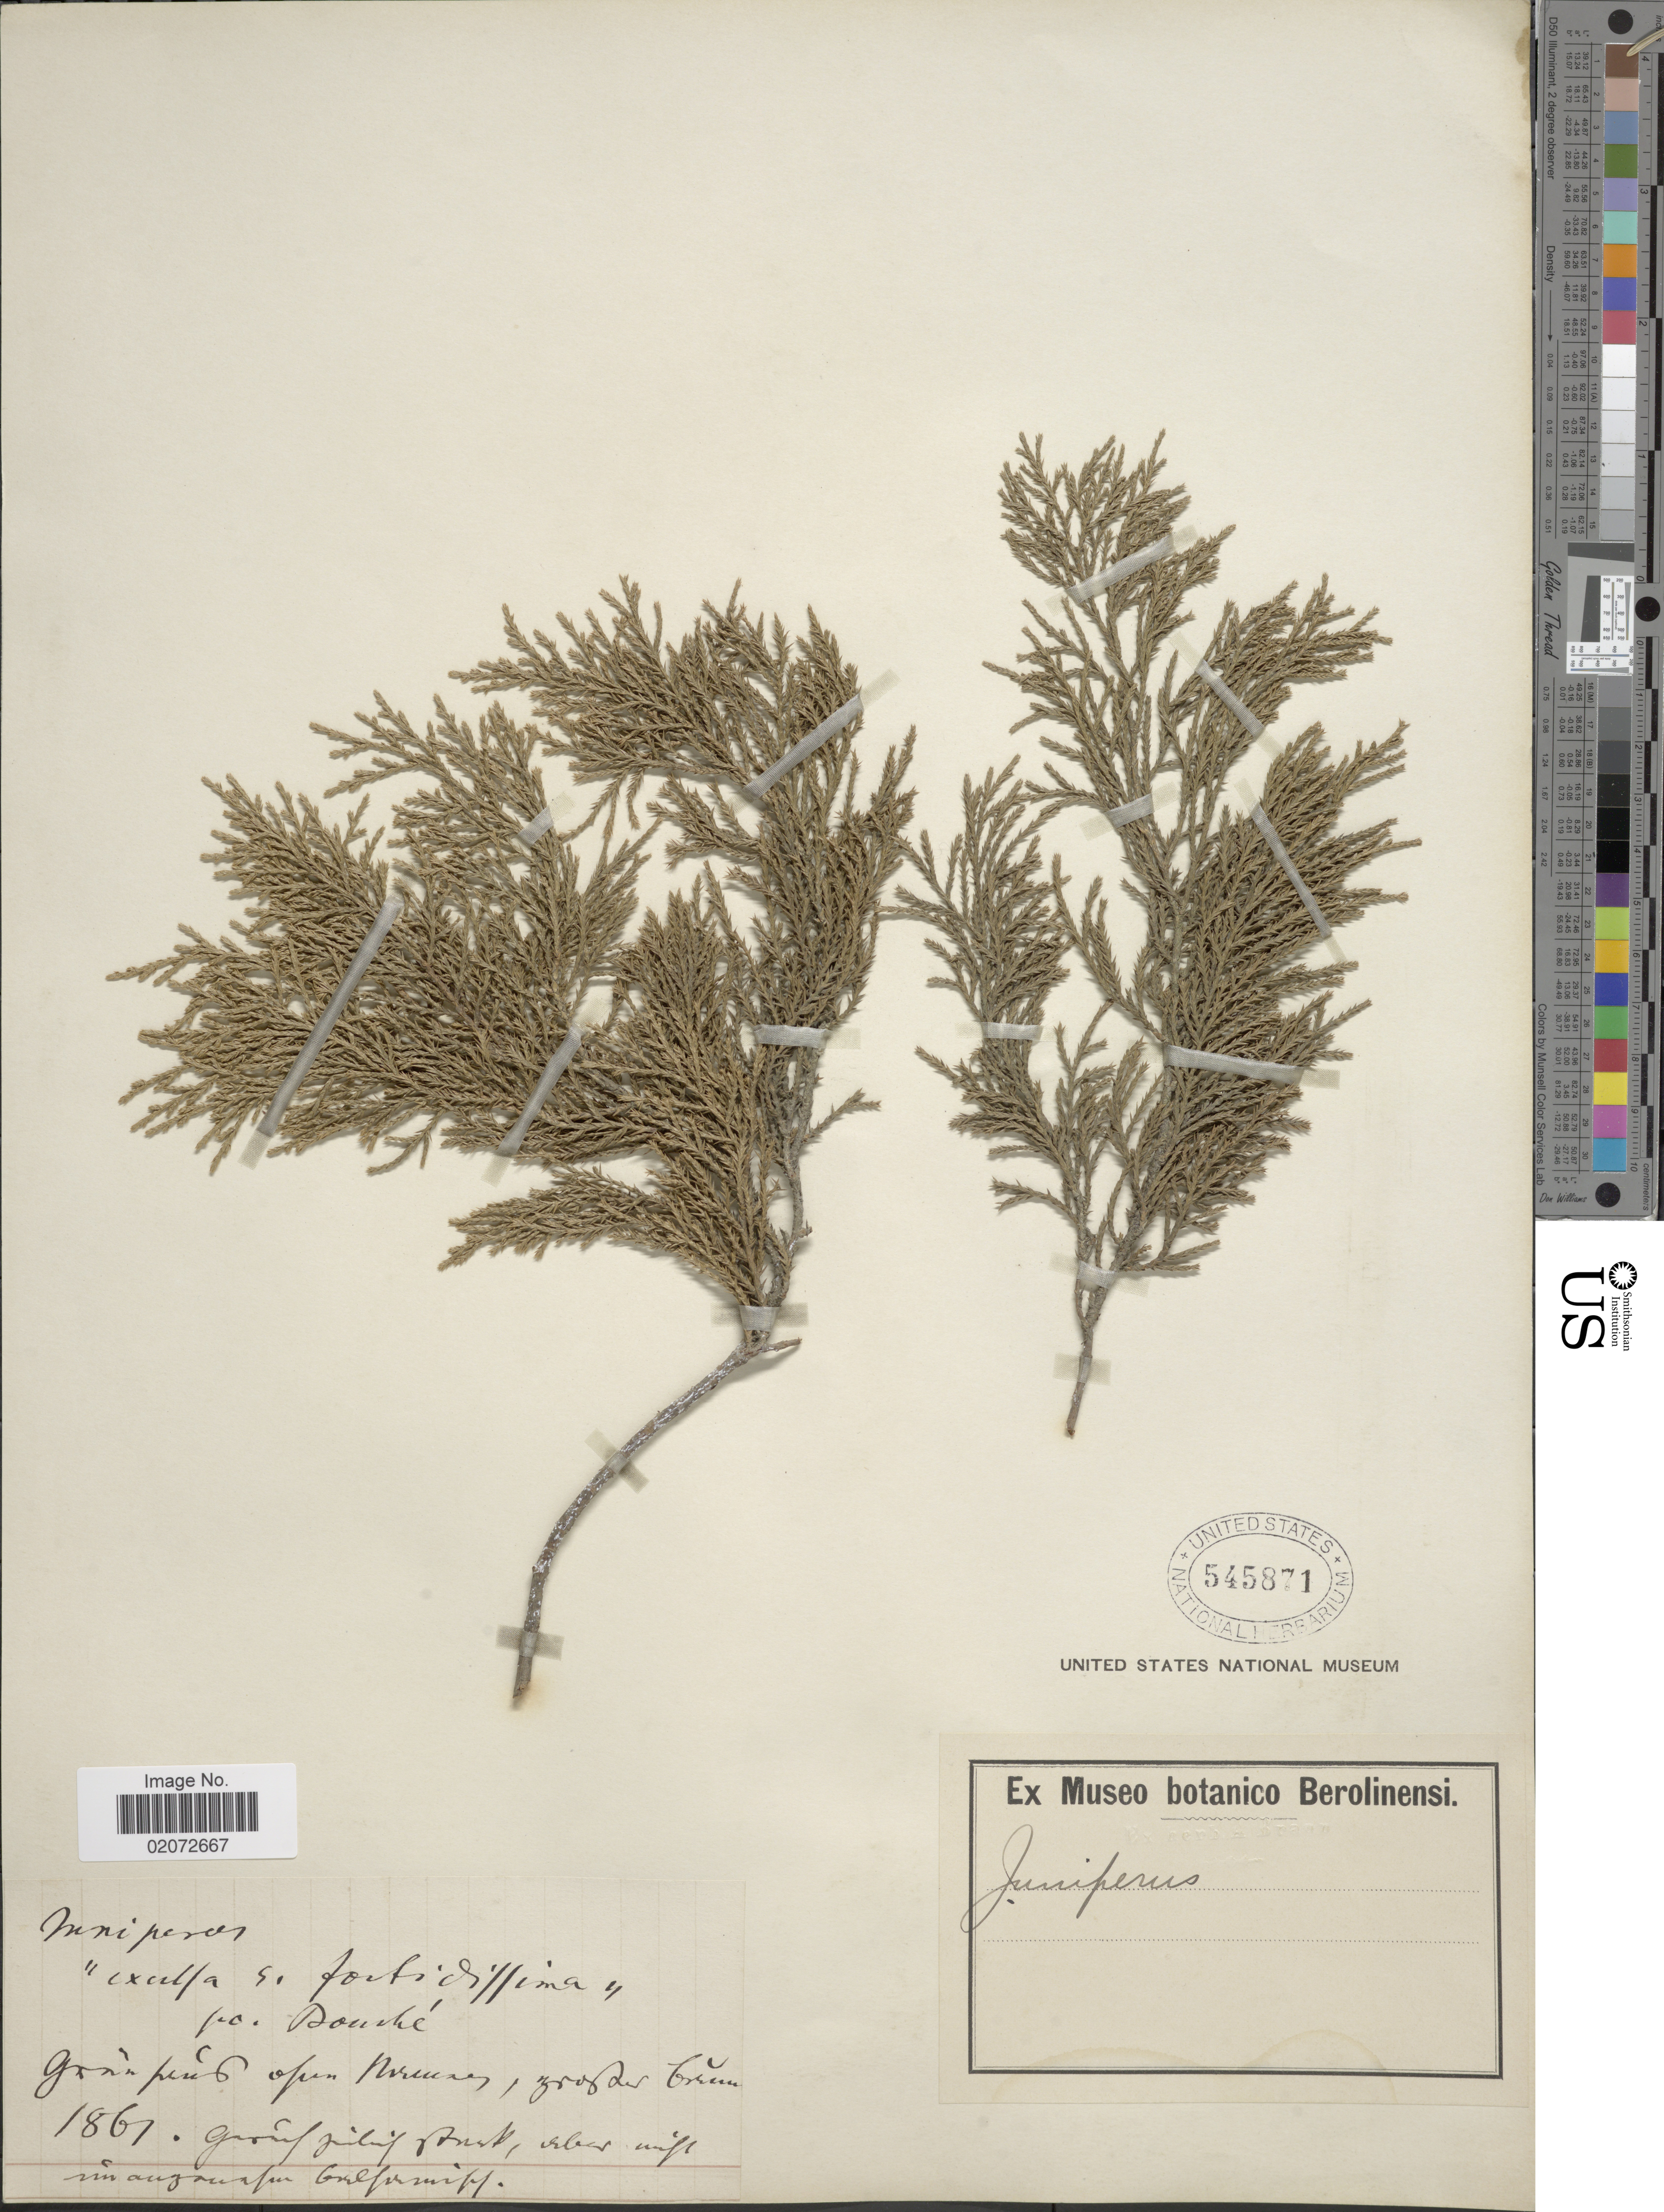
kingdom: Plantae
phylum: Tracheophyta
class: Pinopsida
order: Pinales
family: Cupressaceae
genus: Juniperus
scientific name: Juniperus sp.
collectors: ex herb. Museo botanico Berolinensi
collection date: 1861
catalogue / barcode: US 545871